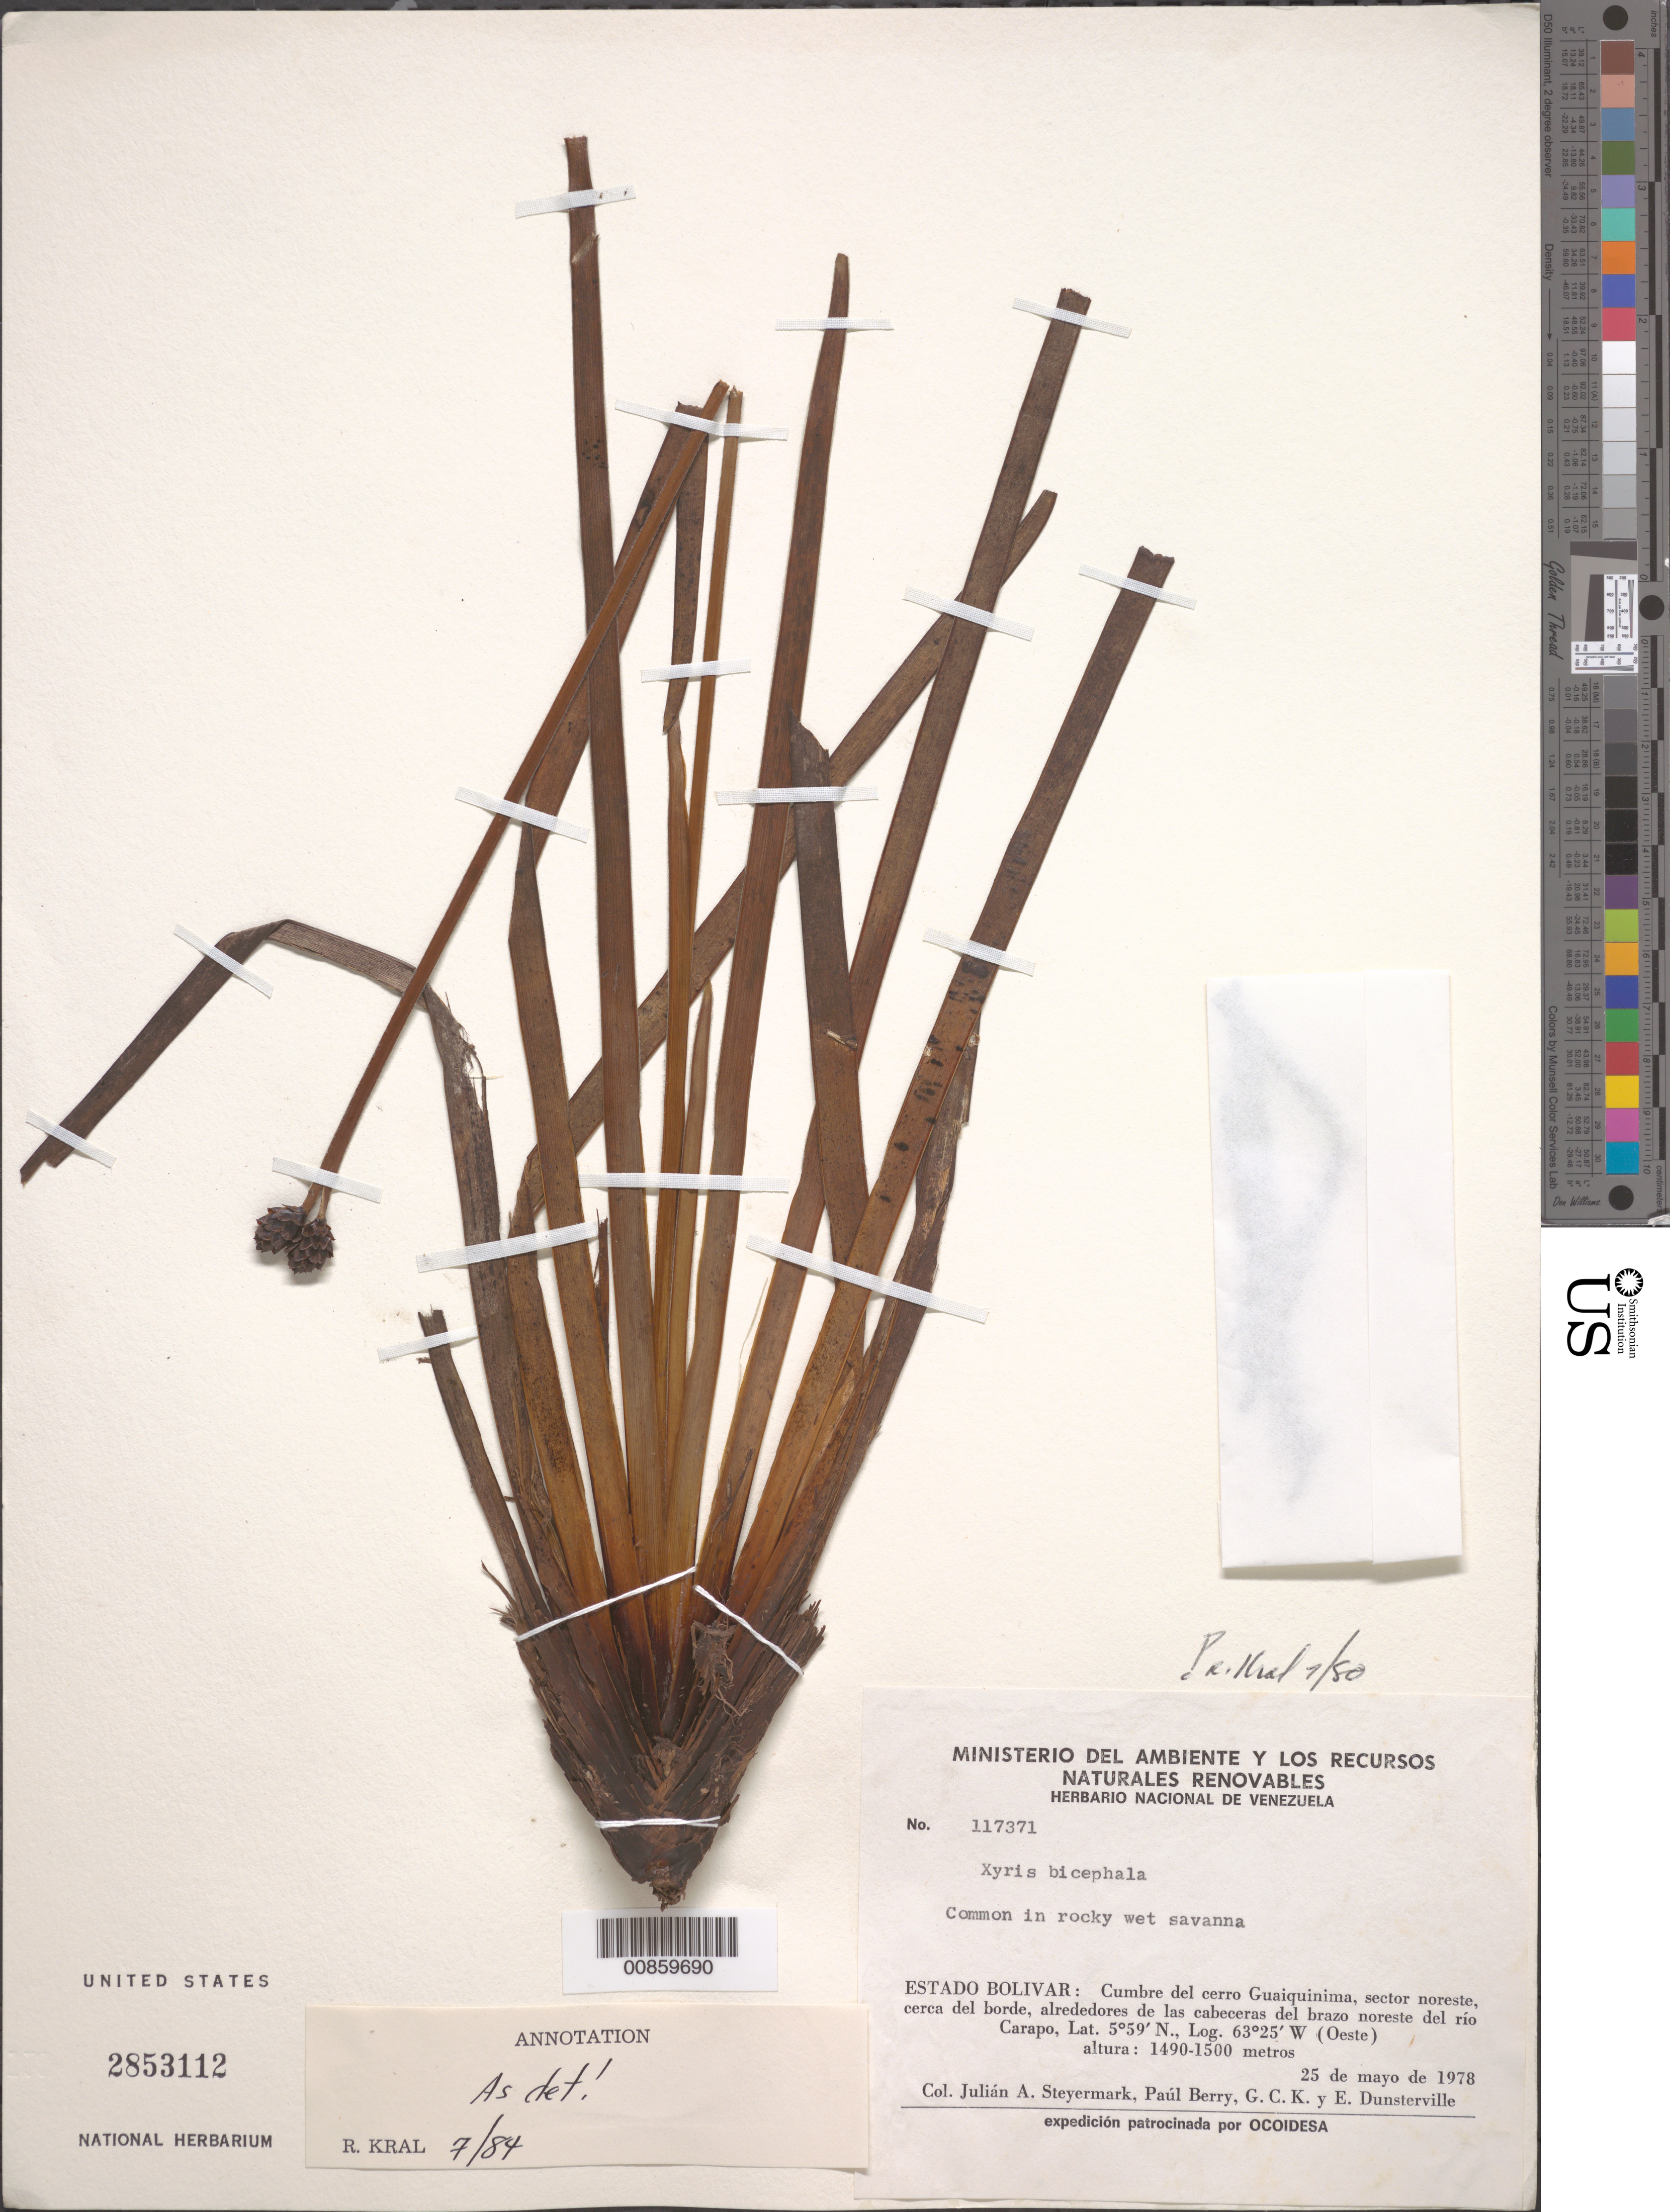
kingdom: Plantae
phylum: Tracheophyta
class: Liliopsida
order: Poales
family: Xyridaceae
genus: Xyris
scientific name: Xyris bicephala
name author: Gleason in Gleason & Killip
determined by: Kral, Robert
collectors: J. Steyermark, P. Berry, G. C. K. Dunsterville & E. Dunsterville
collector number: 117371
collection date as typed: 25-May-78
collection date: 1978-05-25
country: Venezuela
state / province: Bolívar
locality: Cerro Guaiquinima; sector noreste, cerca del borde, alrededores de las cabeceras del brazo noreste del río Carapo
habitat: Cumbre. Rocky wet savanna.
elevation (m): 1490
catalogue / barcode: US 2853112